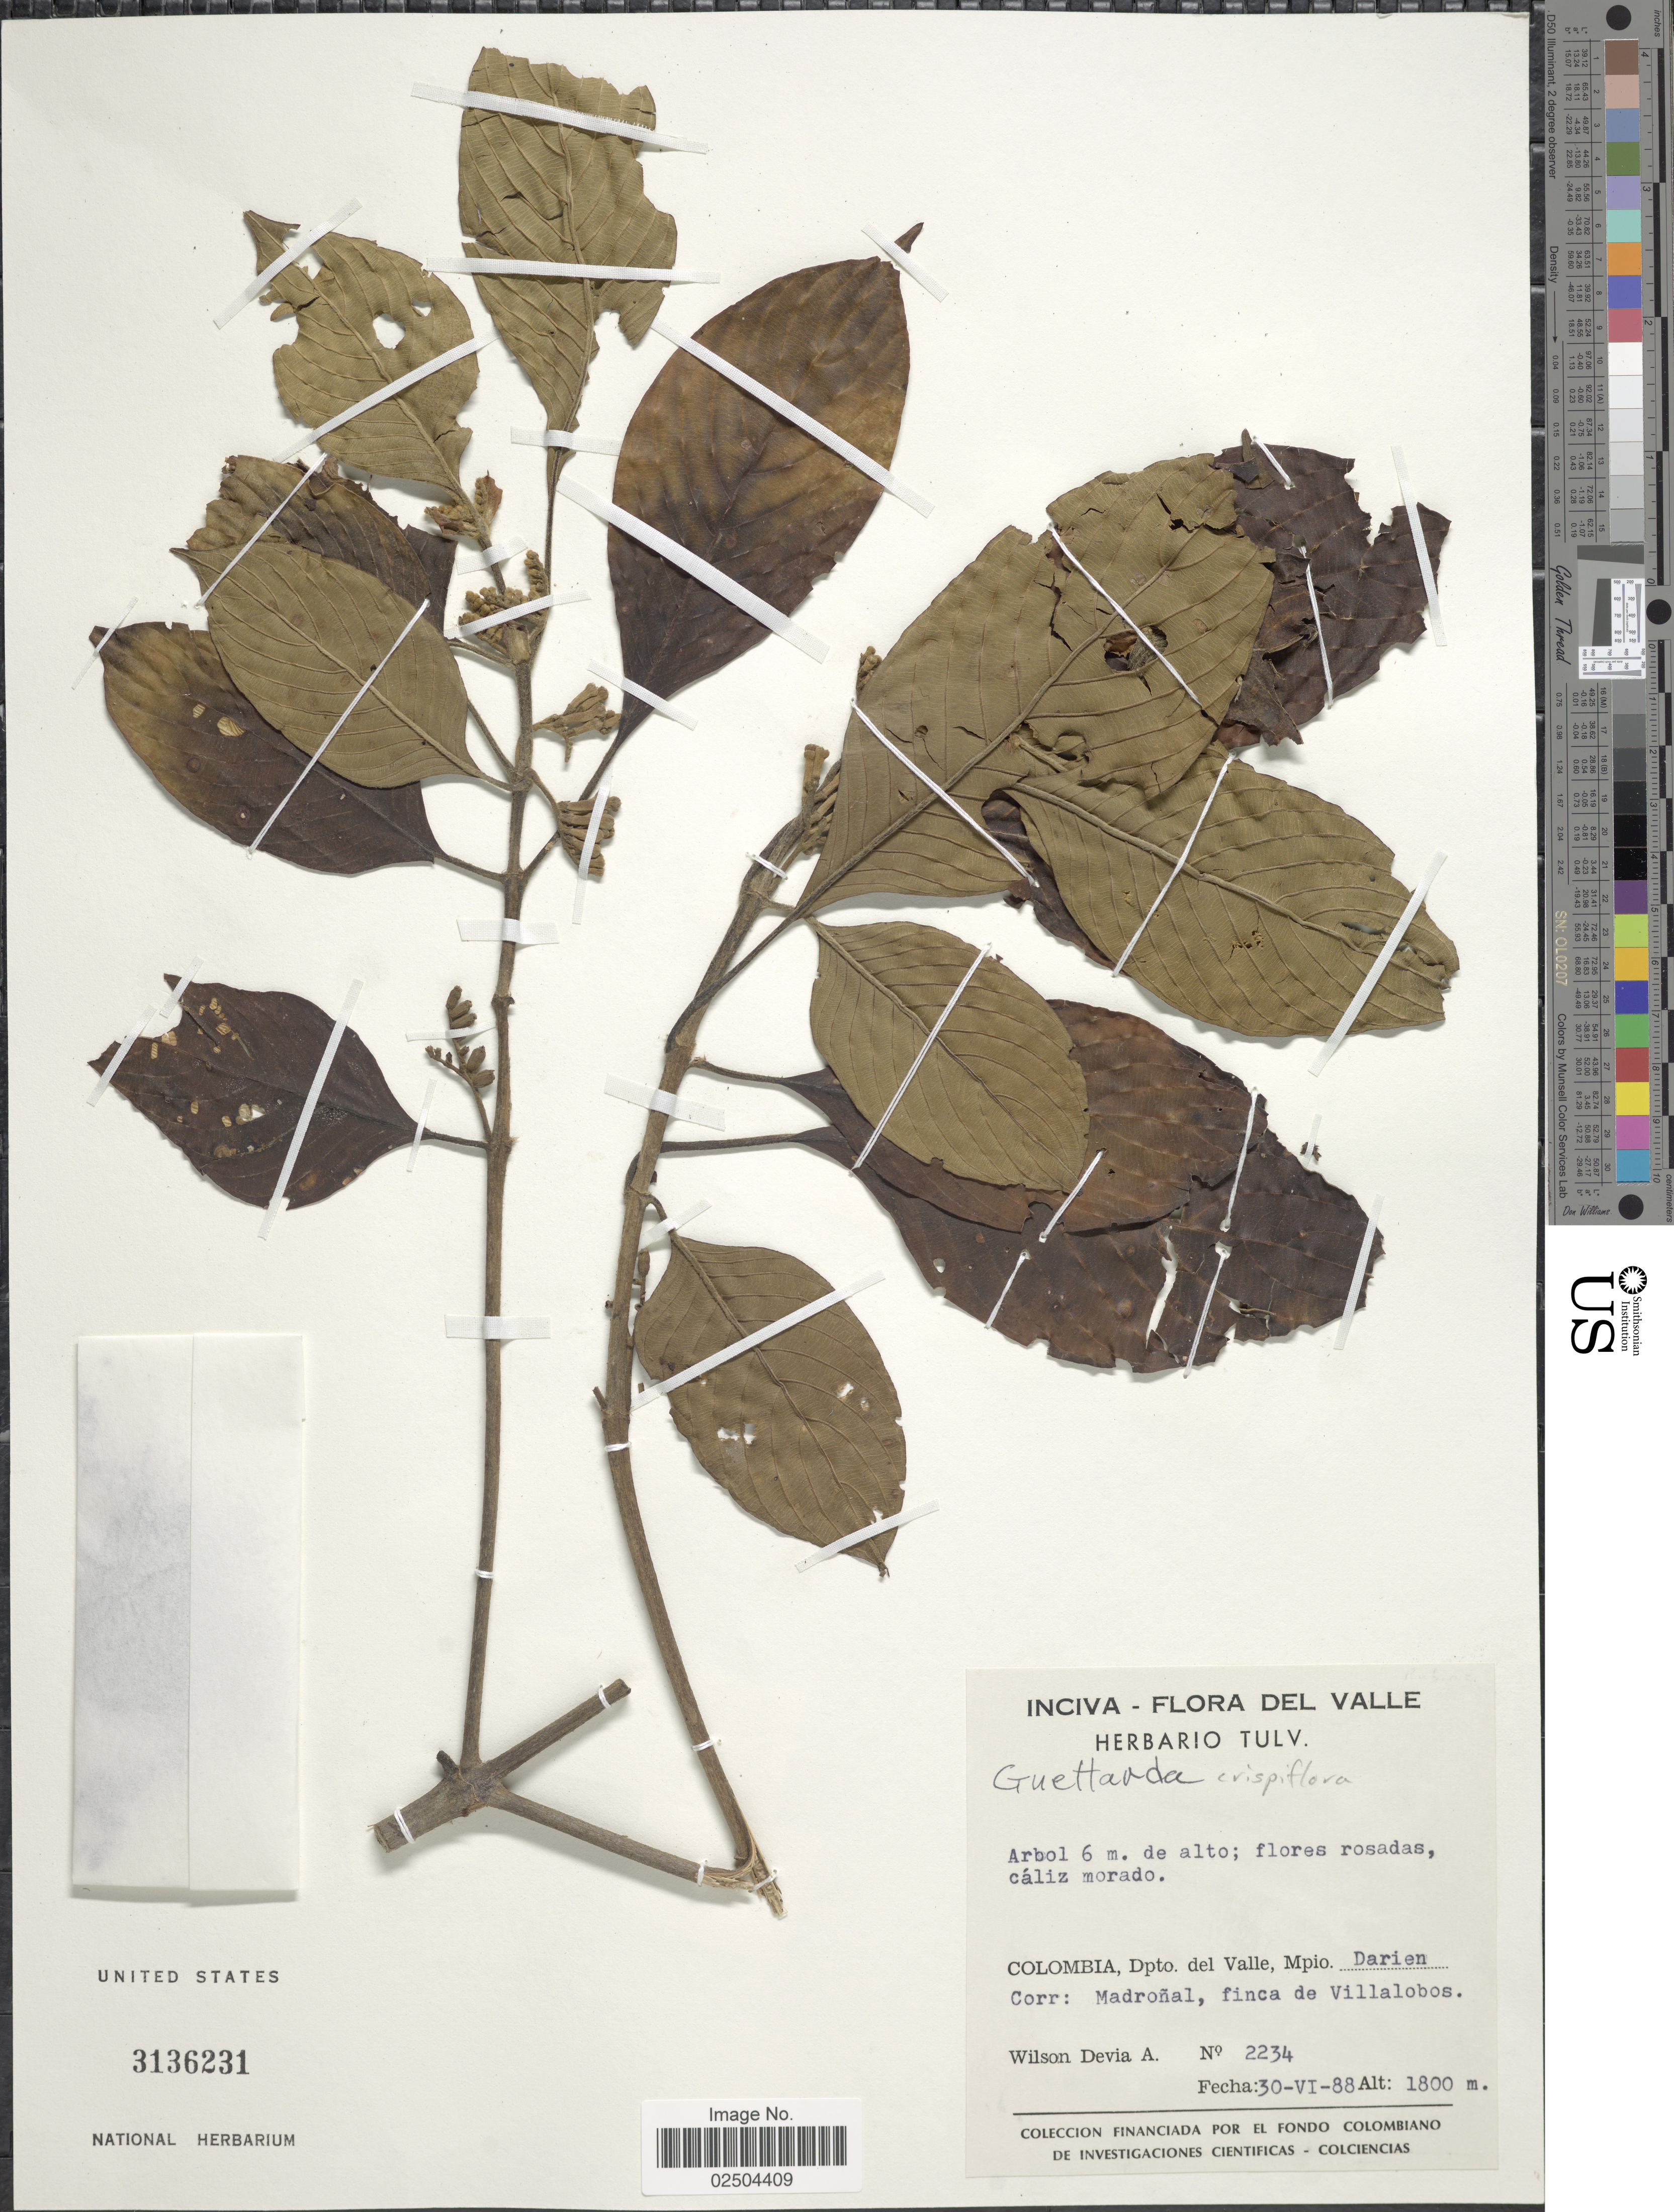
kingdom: Plantae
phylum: Tracheophyta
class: Magnoliopsida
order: Gentianales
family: Rubiaceae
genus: Guettarda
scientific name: Guettarda crispiflora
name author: Vahl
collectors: W. Devia A.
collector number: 2234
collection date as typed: Transcribed d/m/y: 30/6/88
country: Colombia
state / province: Valle del Cauca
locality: Colombia: Dpto. del Valle, Mpio. Darien Corr. Madronal, finca de Villalobos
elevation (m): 1800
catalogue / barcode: US 3136231